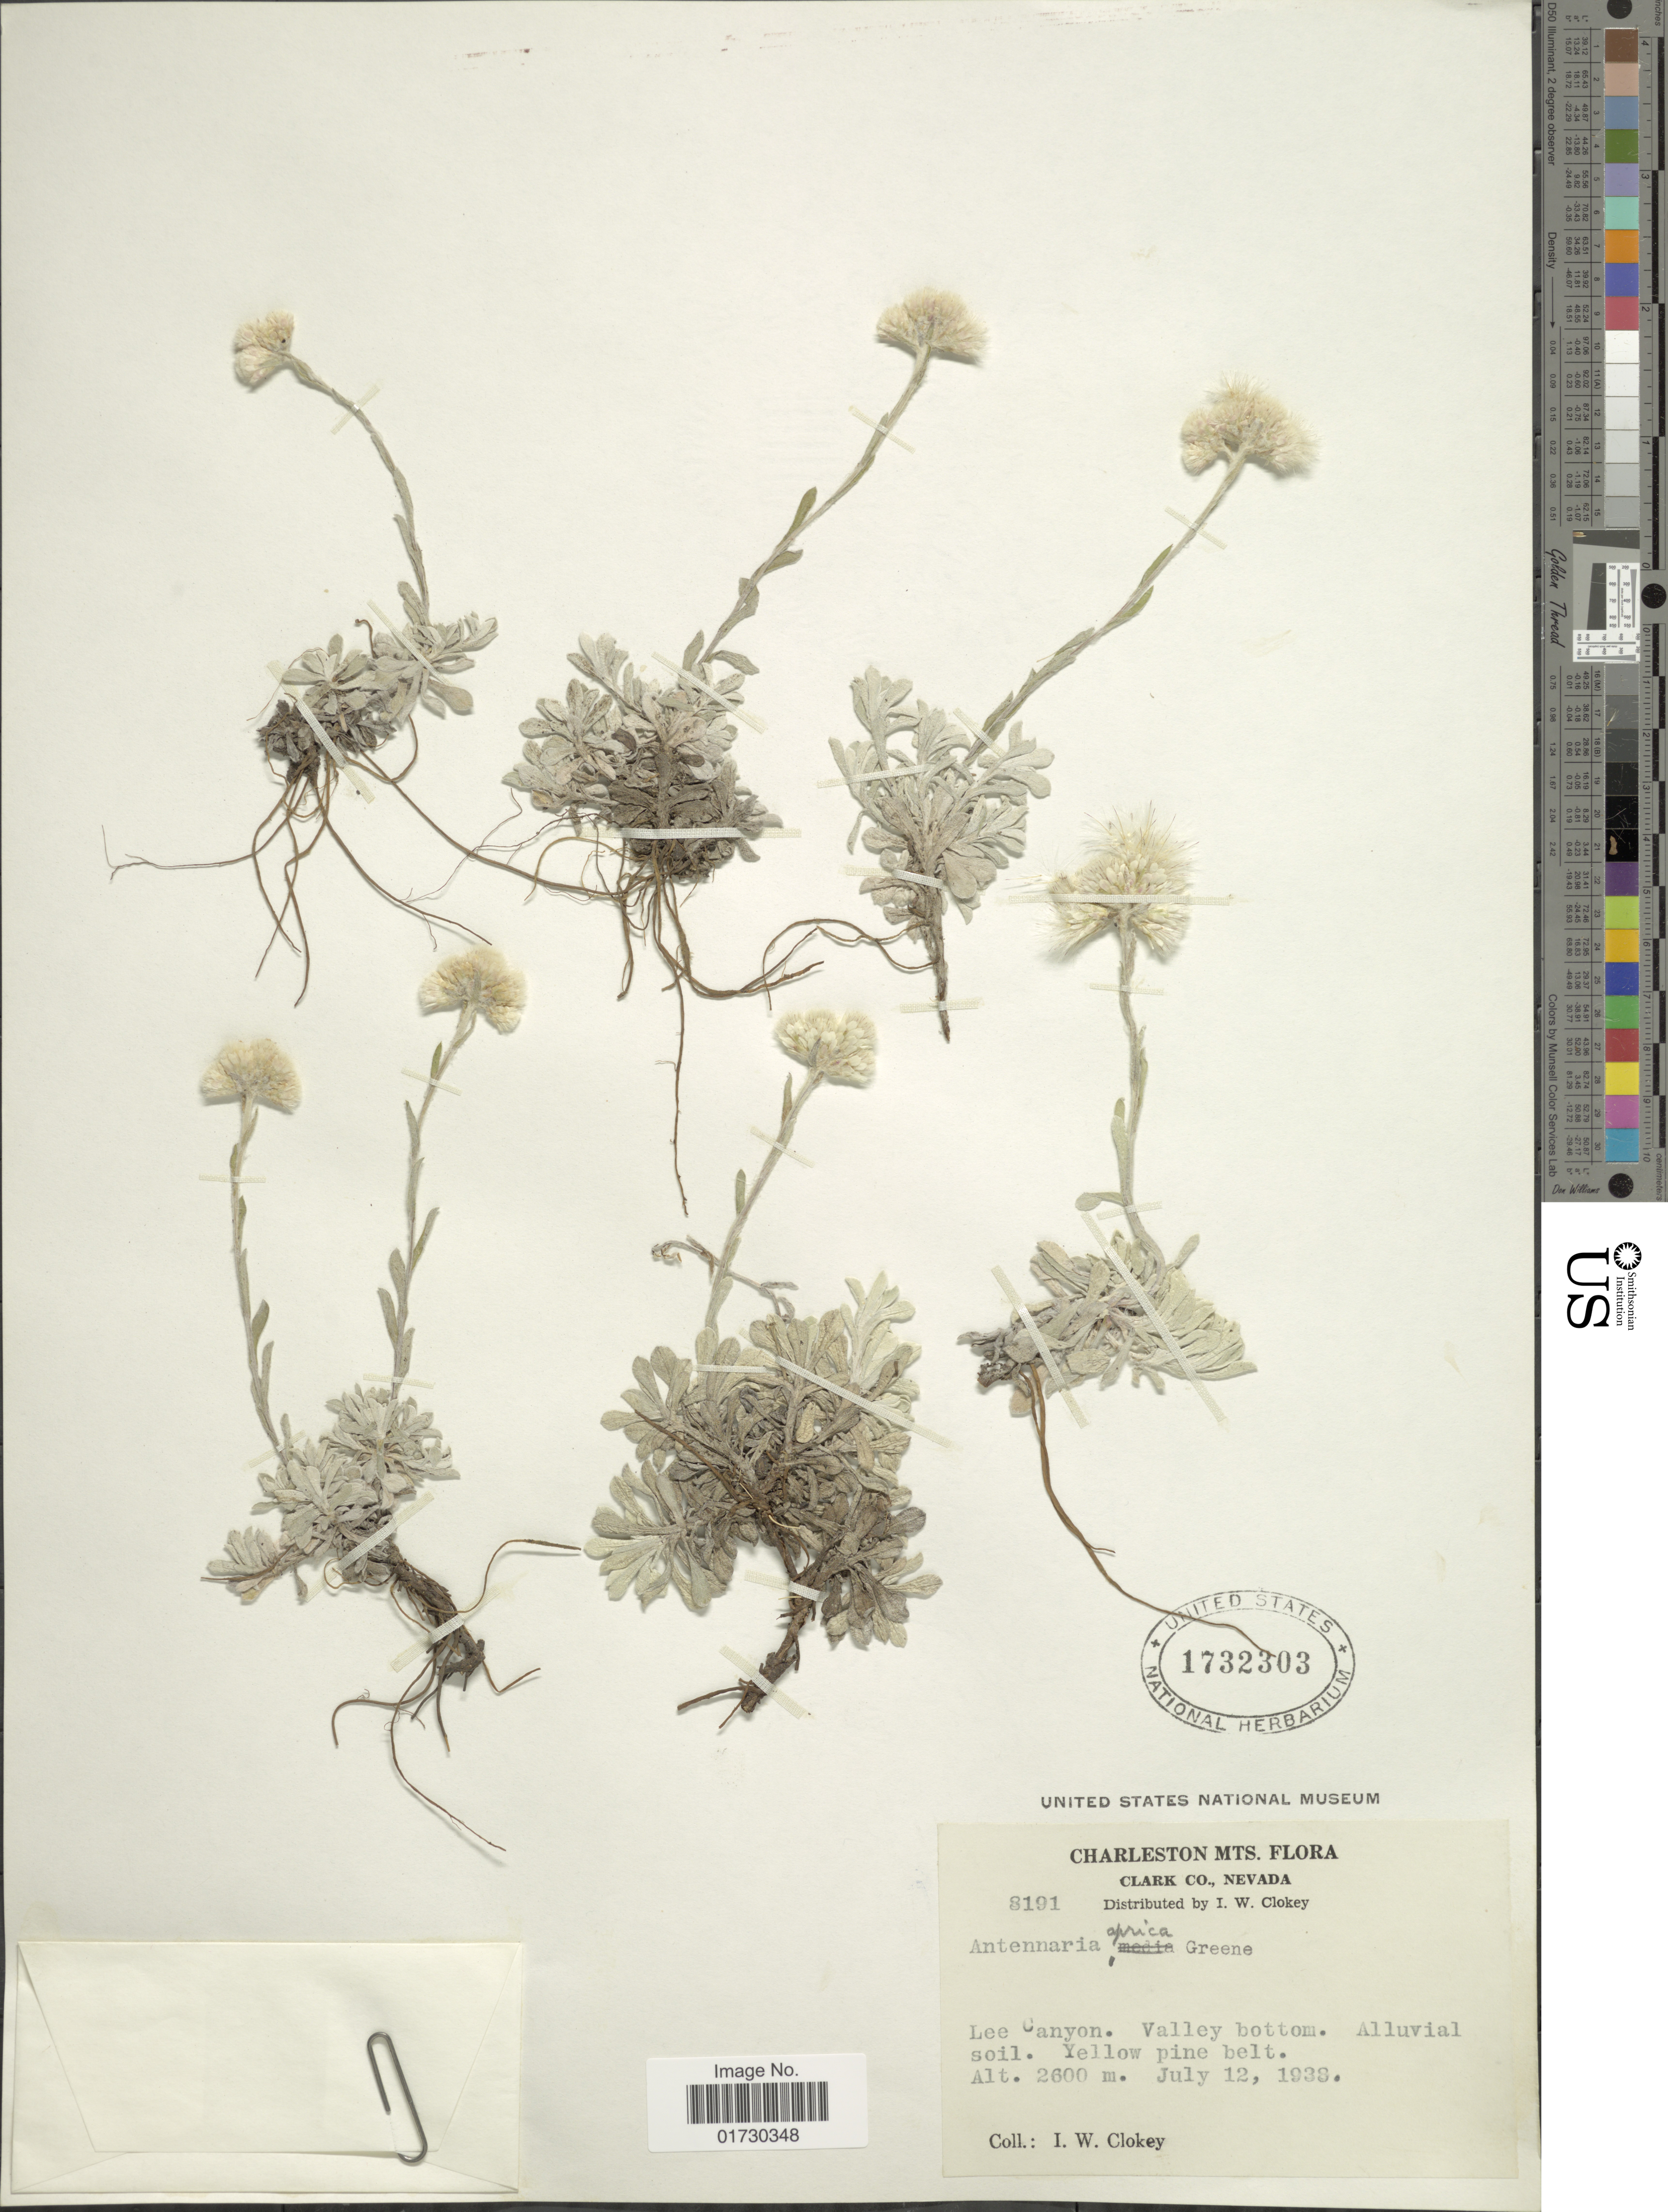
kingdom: Plantae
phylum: Tracheophyta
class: Magnoliopsida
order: Asterales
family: Asteraceae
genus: Antennaria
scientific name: Antennaria aprica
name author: Greene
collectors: I. W. Clokey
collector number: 8191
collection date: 1938-07-12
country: United States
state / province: Nevada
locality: Clark Co., Lee Canyon, valley bottom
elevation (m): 2600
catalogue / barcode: US 1732303